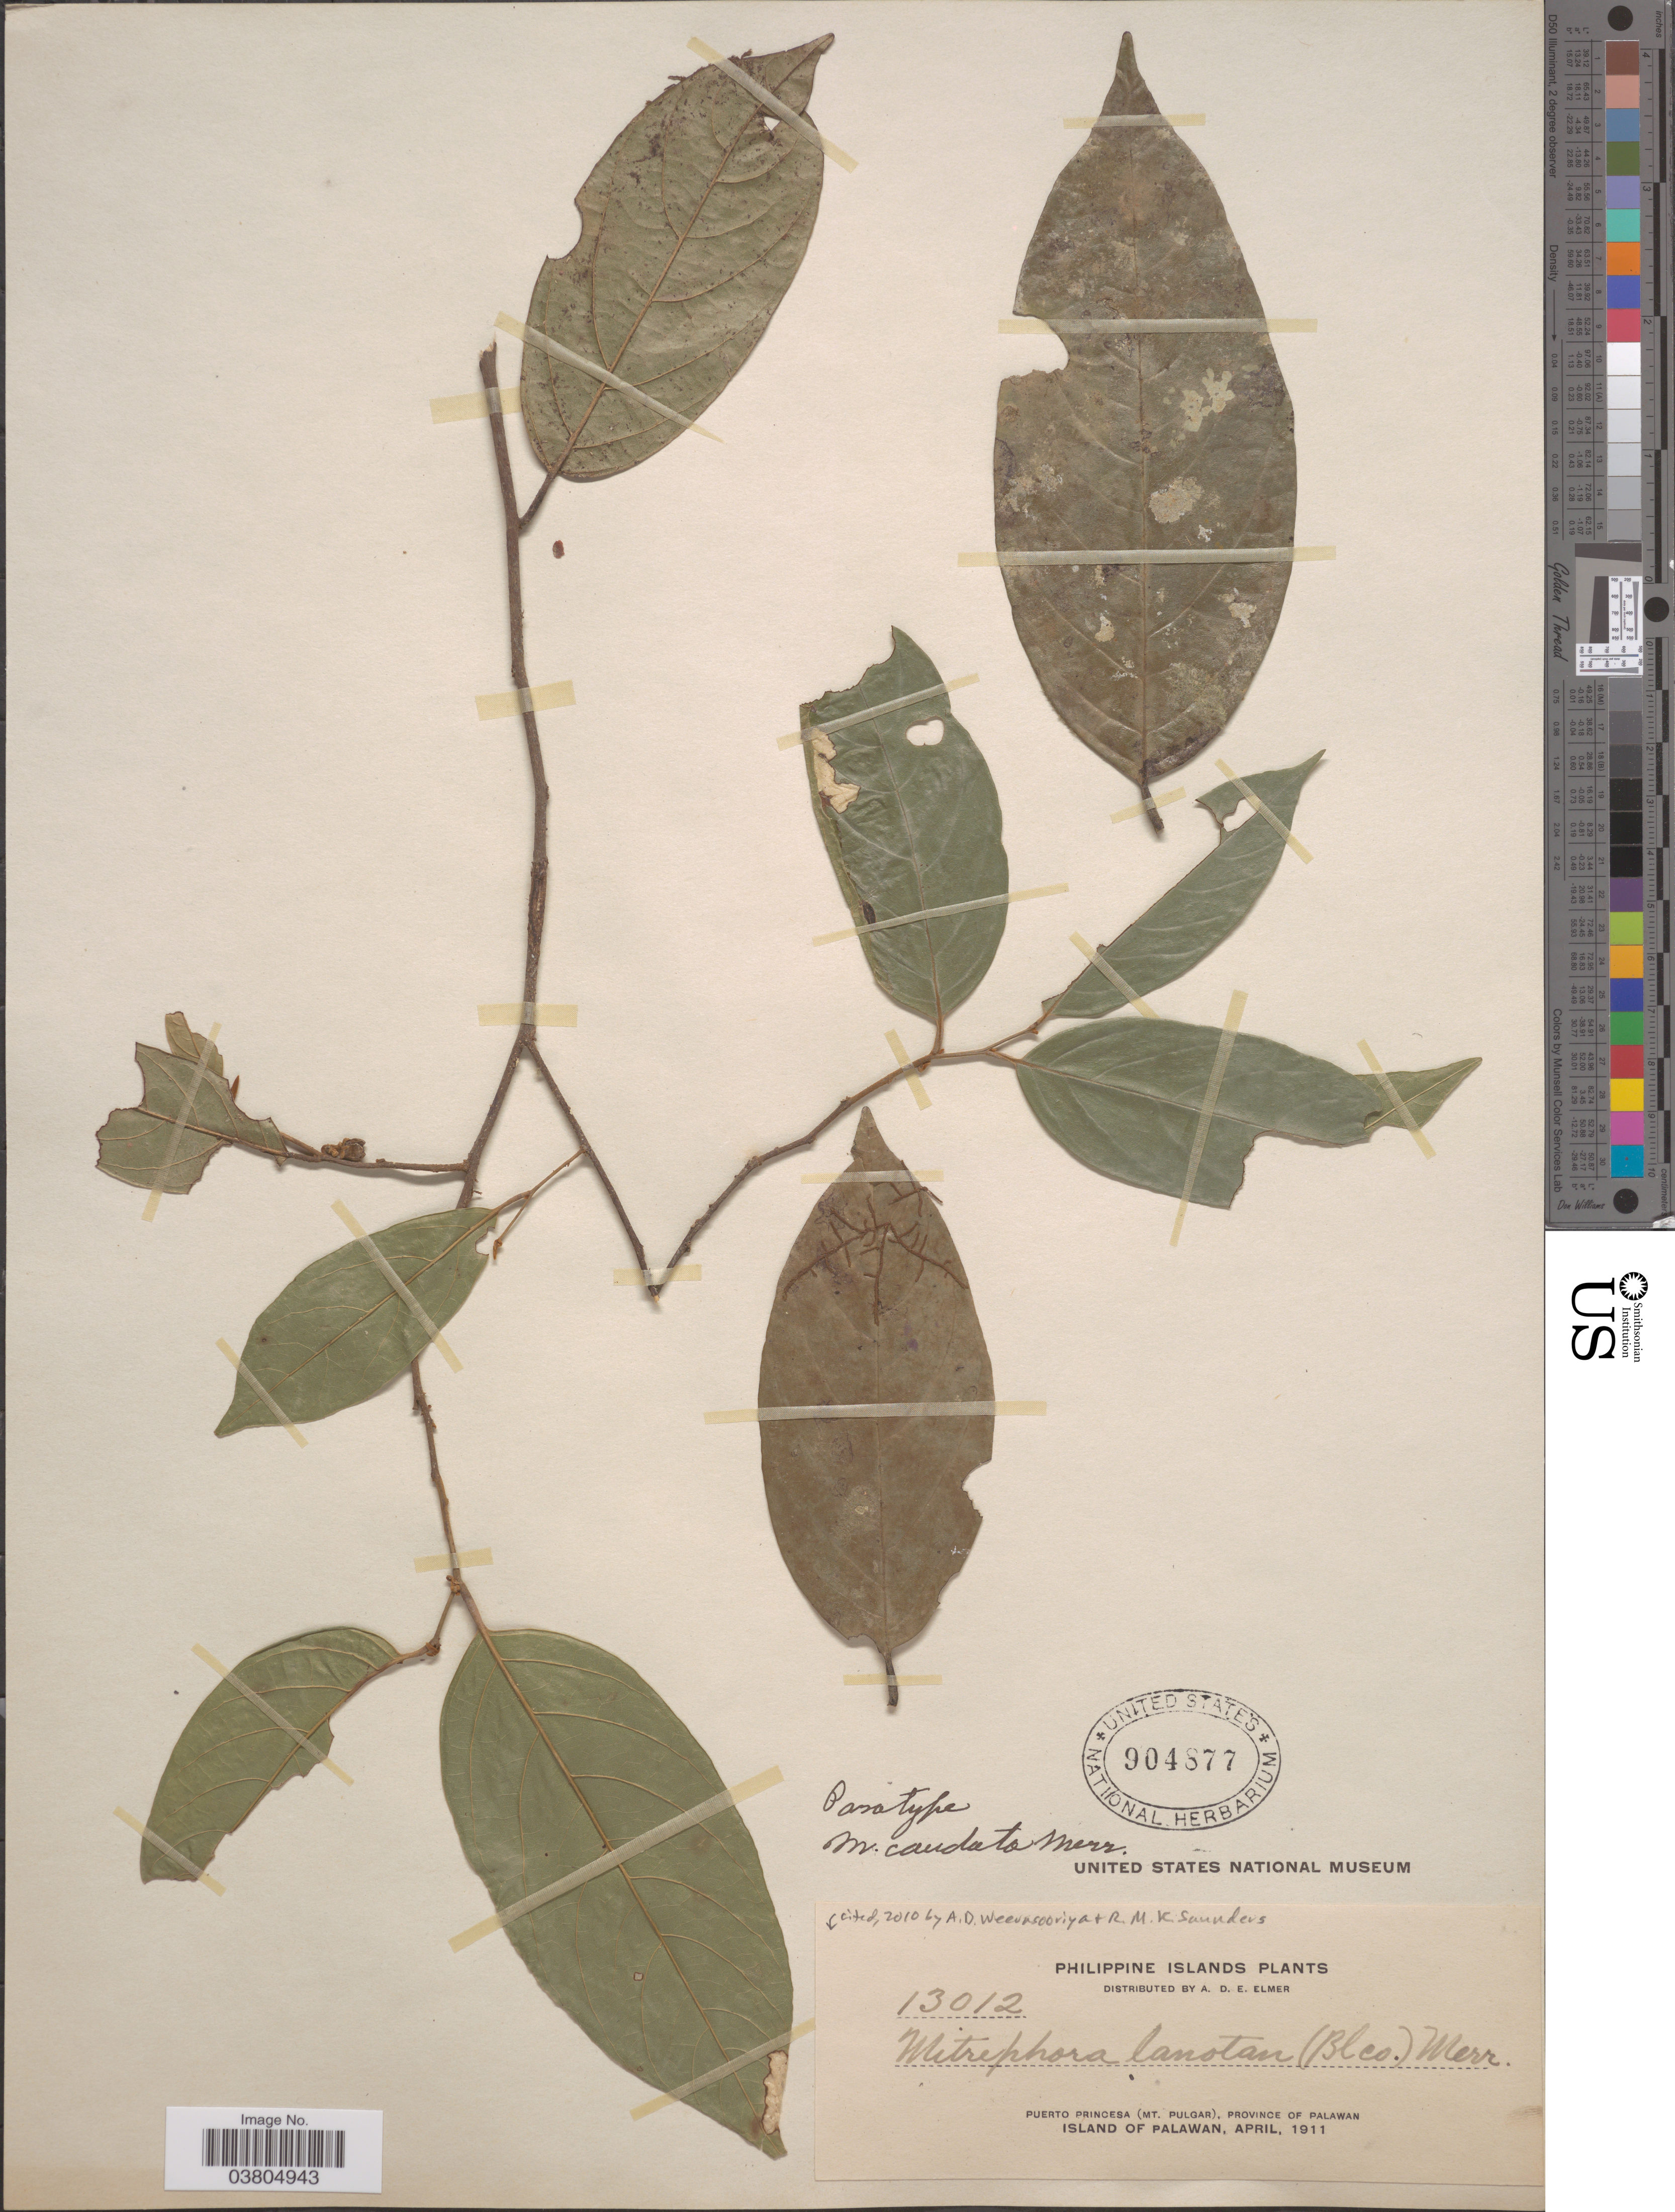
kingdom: Plantae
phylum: Tracheophyta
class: Magnoliopsida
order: Magnoliales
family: Annonaceae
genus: Mitrephora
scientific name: Mitrephora lanotan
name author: (Blanco) Merr.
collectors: A. D. E. Elmer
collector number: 13012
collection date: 1911-04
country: Philippines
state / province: Mimaropa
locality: Philippine Islands. Puerto Princesa (Mt. Pulgar), Province of Palawan. Island of Palawan.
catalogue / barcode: US 904877